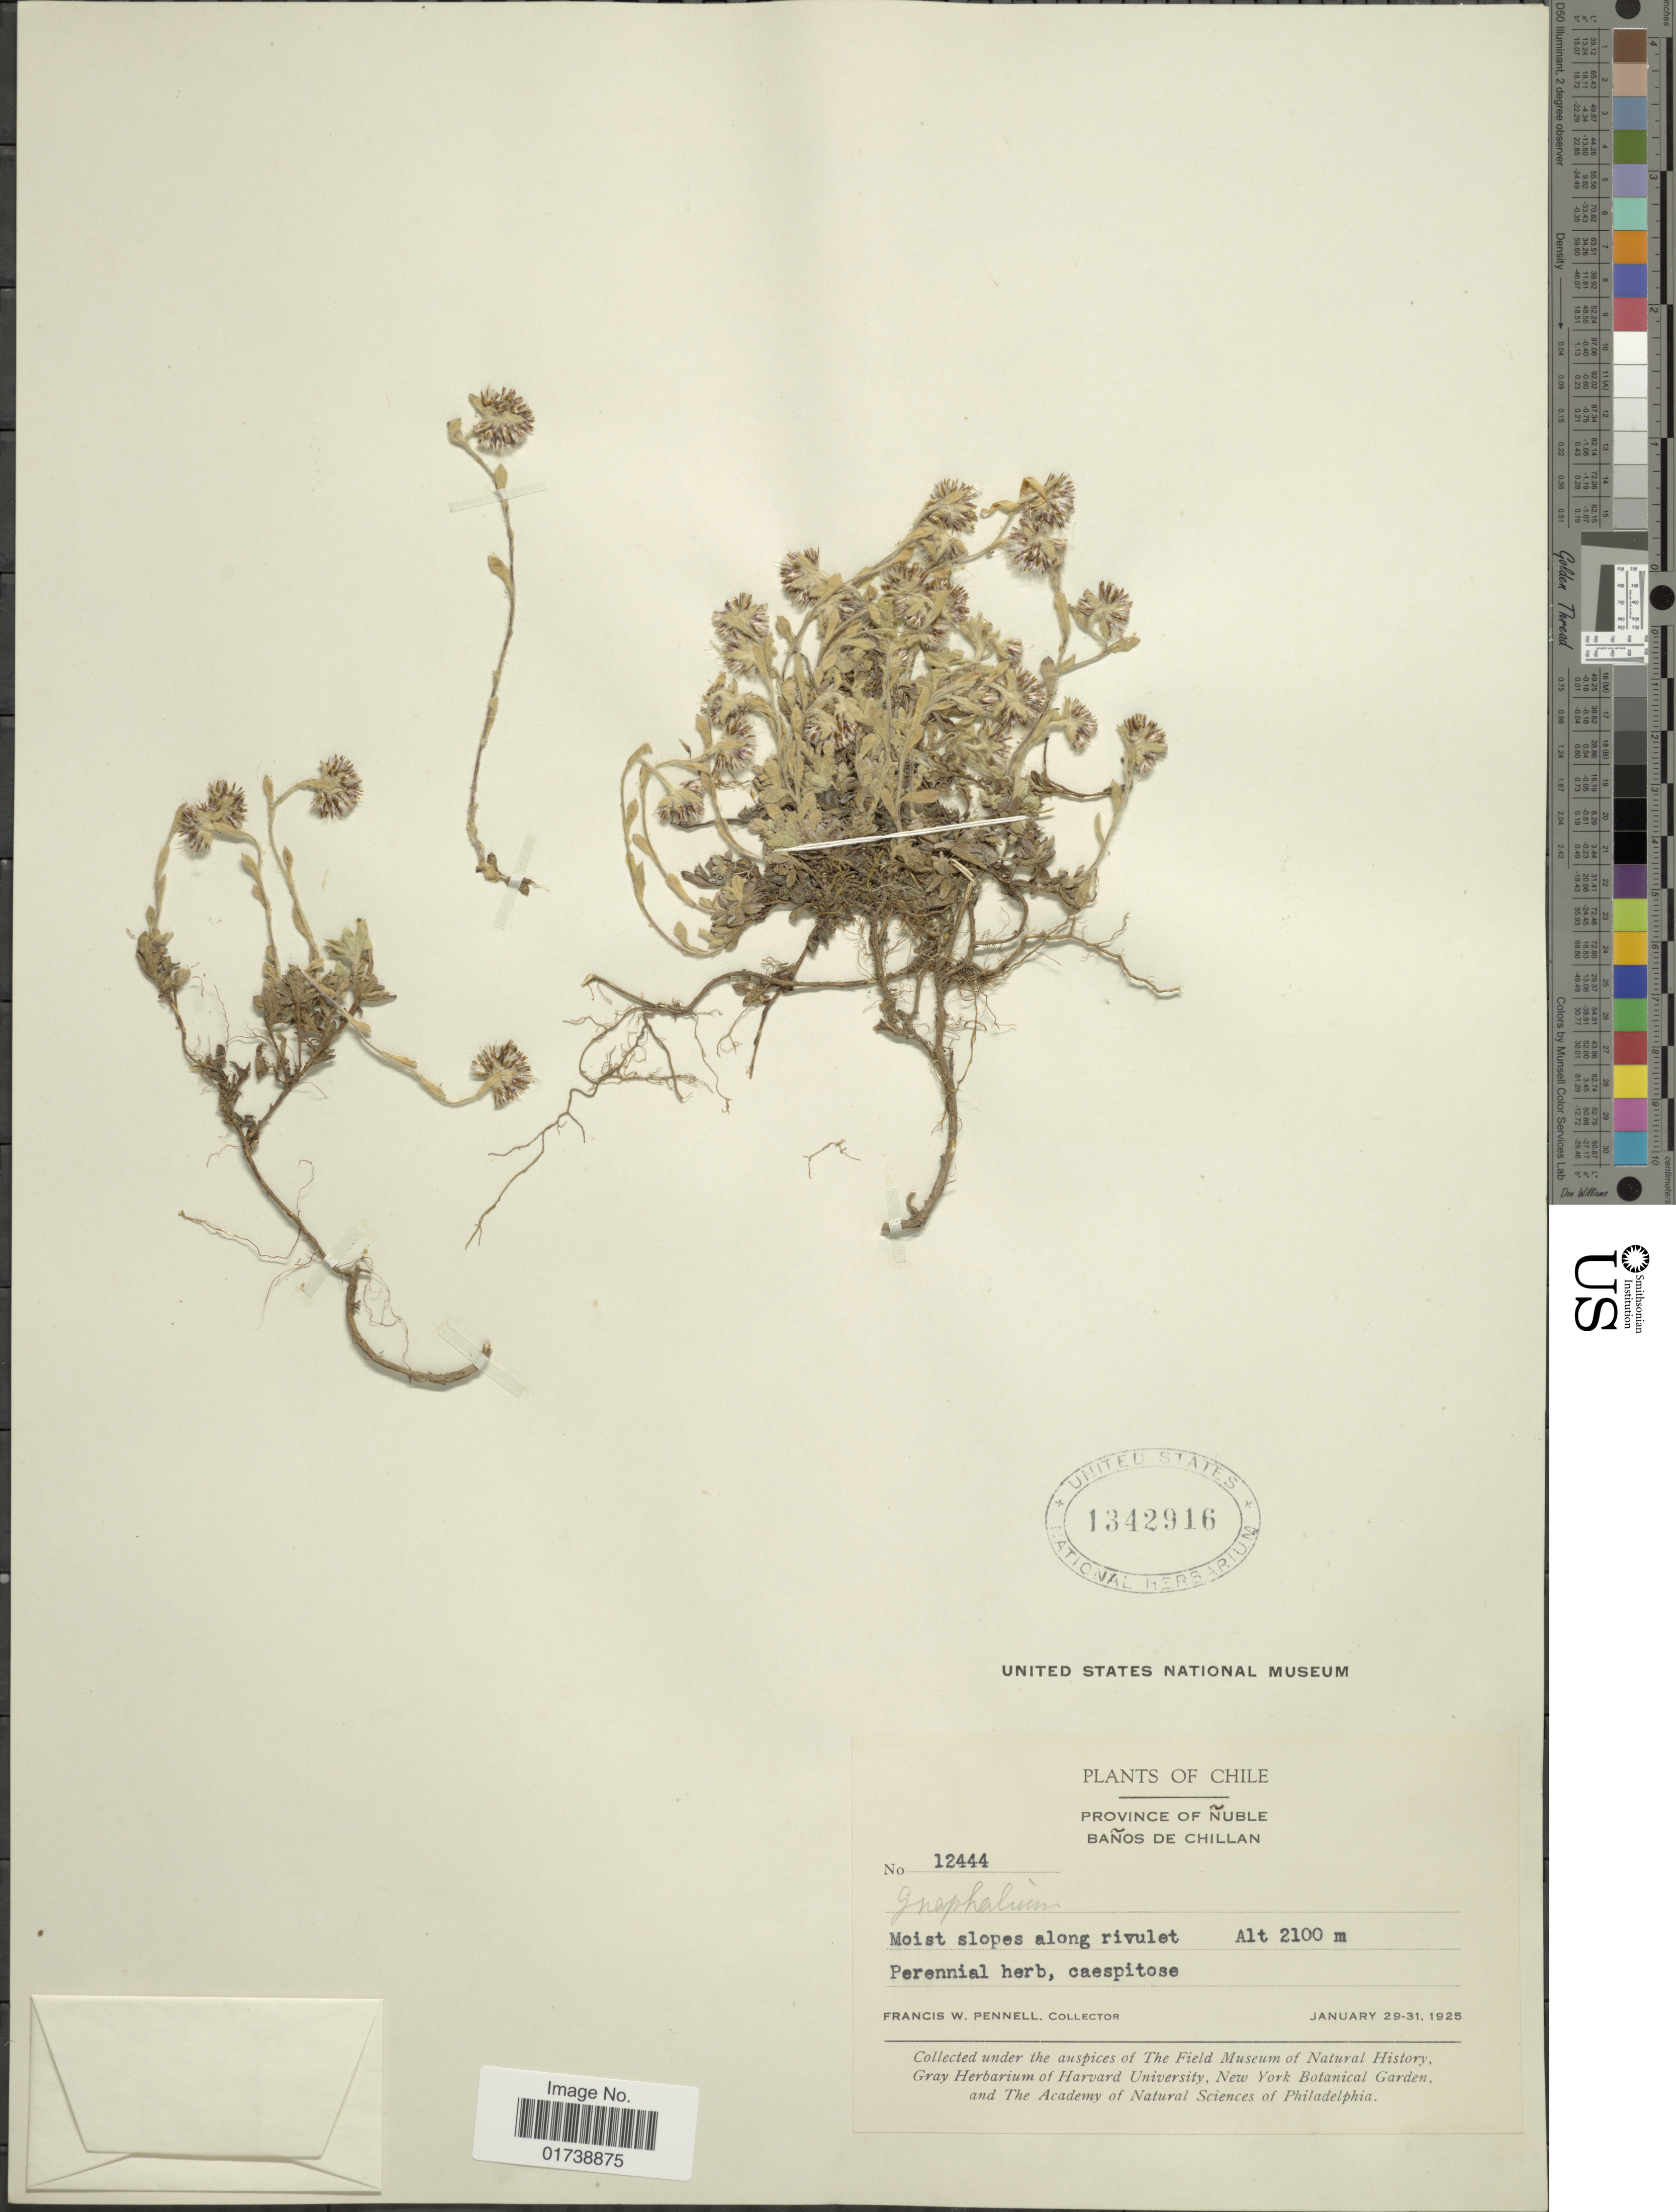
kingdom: Plantae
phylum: Tracheophyta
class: Magnoliopsida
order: Asterales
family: Asteraceae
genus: Gamochaeta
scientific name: Gamochaeta sp.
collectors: F. W. Pennell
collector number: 12444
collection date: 1925-01-29/1925-01-31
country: Chile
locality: Province of Nuble, Banos de Chillan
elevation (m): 2100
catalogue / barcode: US 1342916